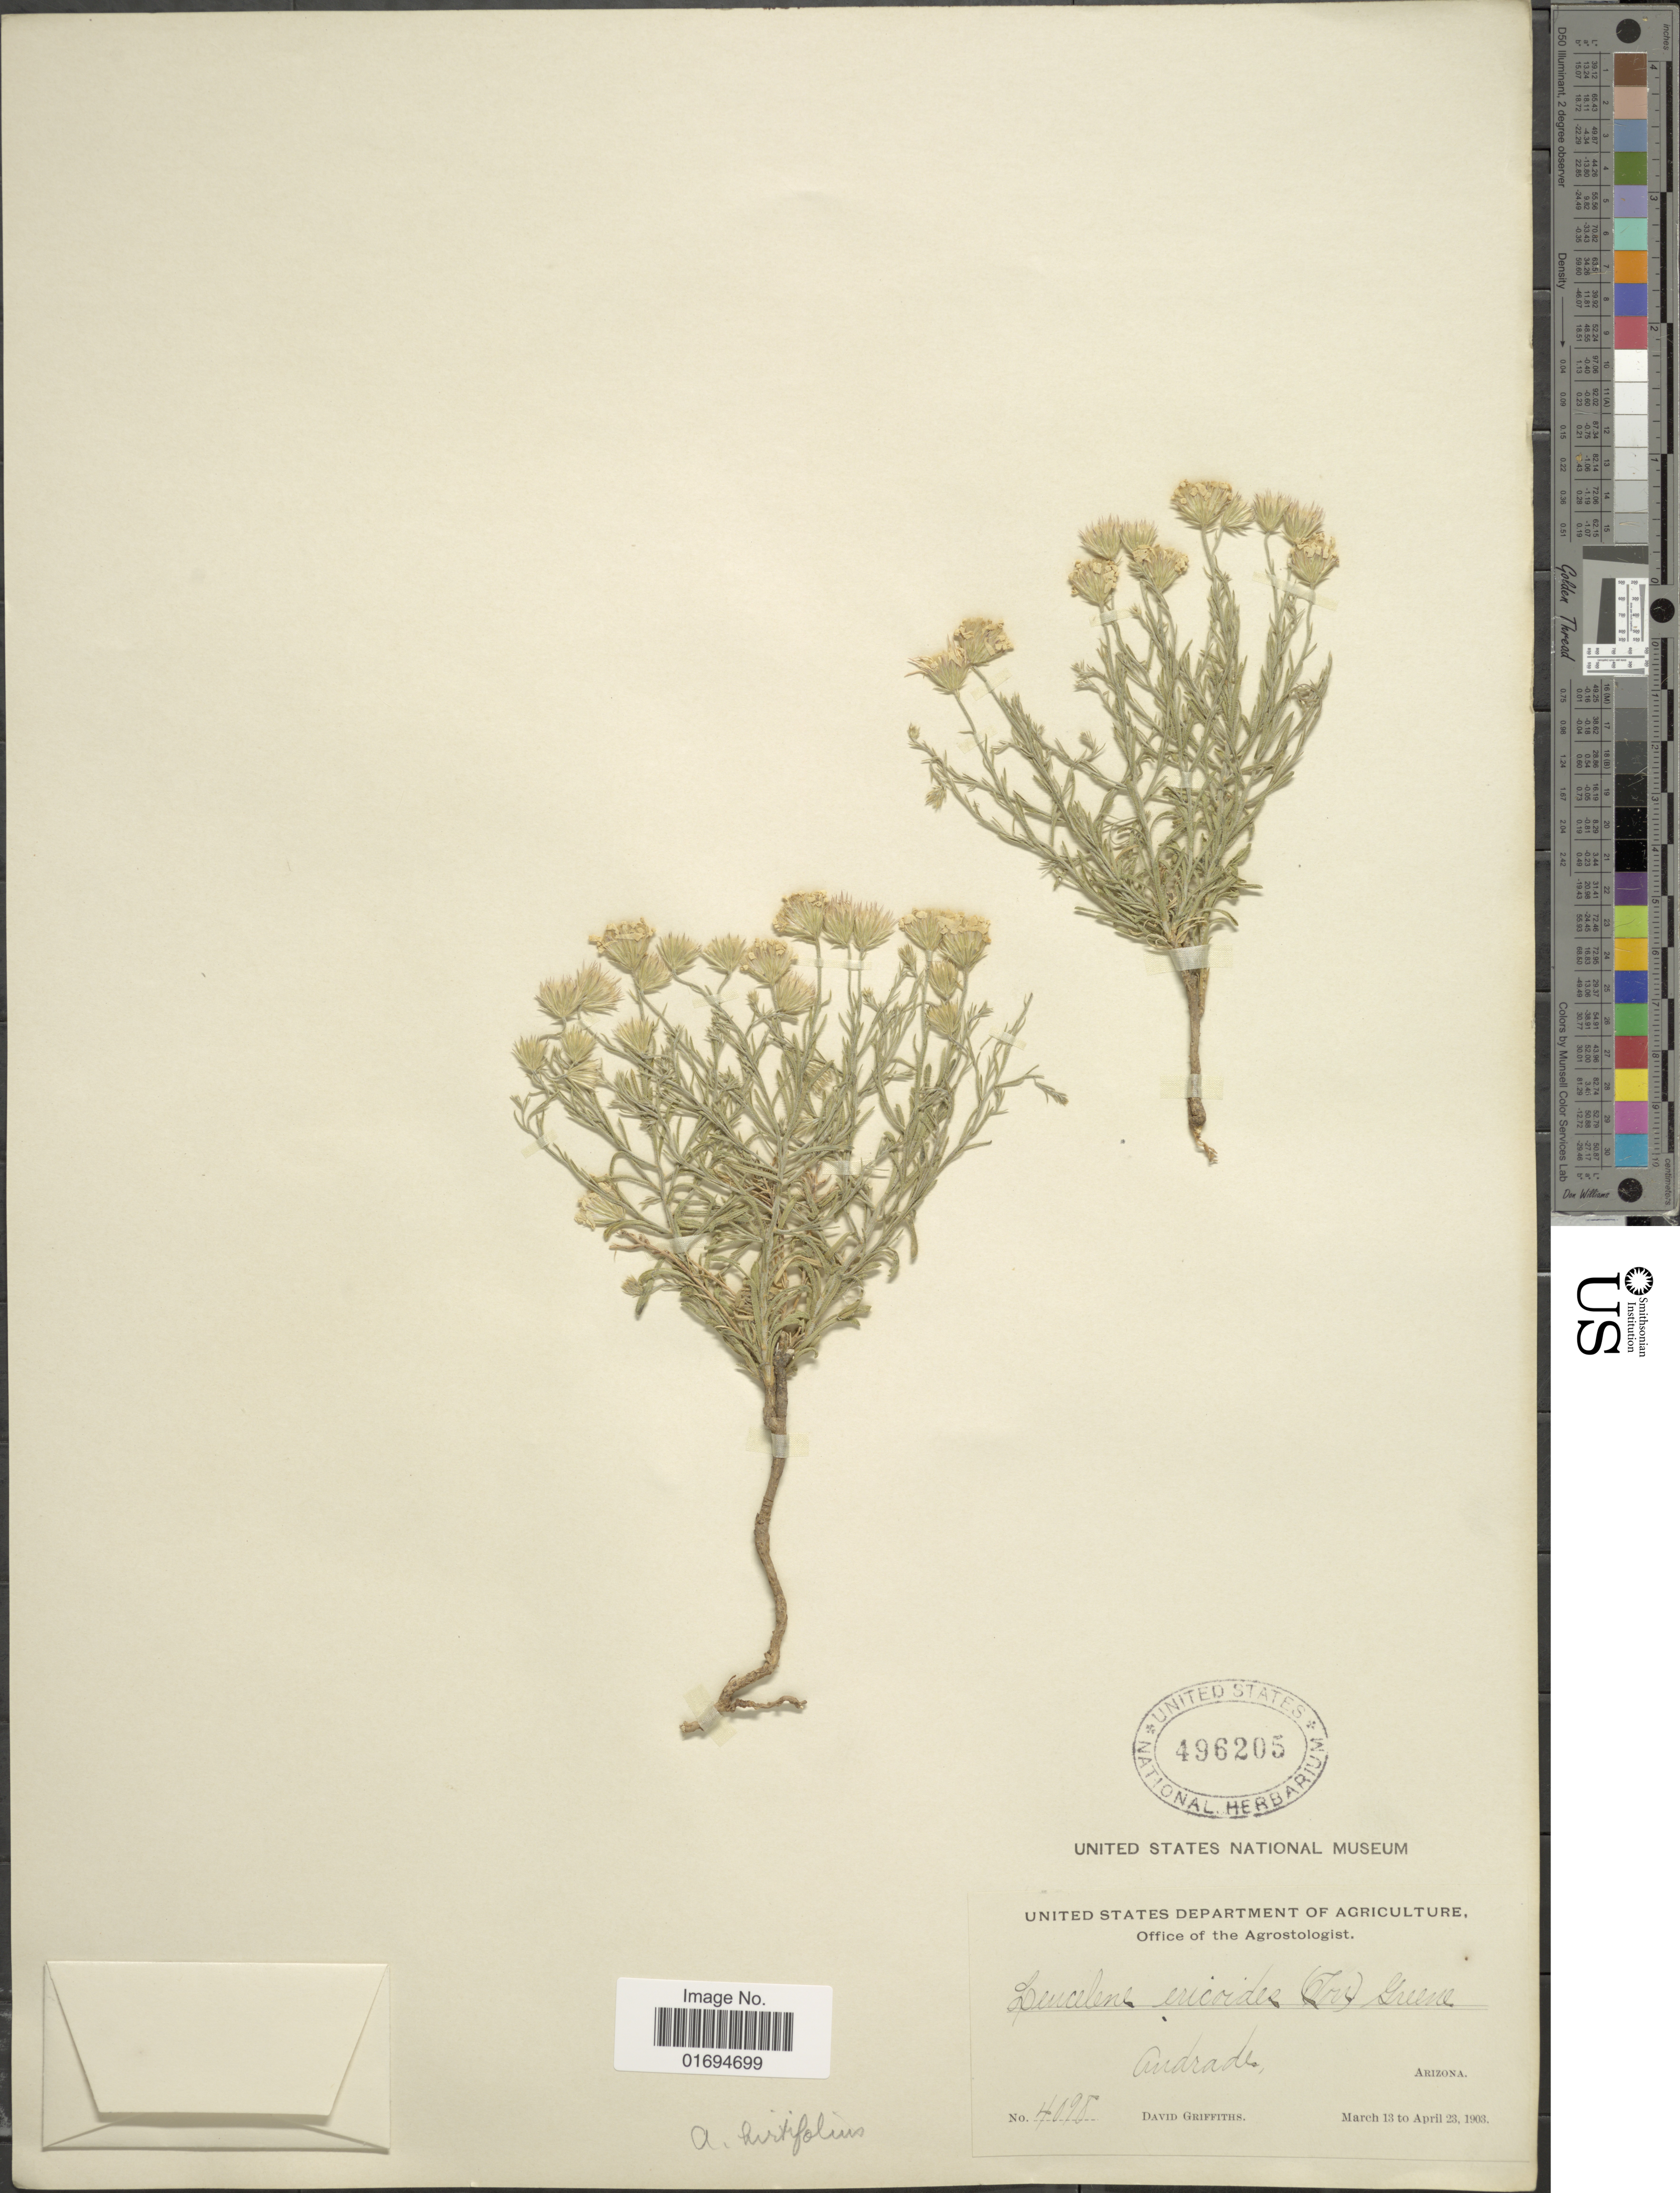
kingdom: Plantae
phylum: Tracheophyta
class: Magnoliopsida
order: Asterales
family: Asteraceae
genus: Chaetopappa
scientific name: Chaetopappa ericoides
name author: (Torr.) G.L. Nesom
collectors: D. Griffiths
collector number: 4098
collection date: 1903-03-13/1903-04-23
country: United States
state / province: Arizona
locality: Andrade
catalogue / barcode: US 496205